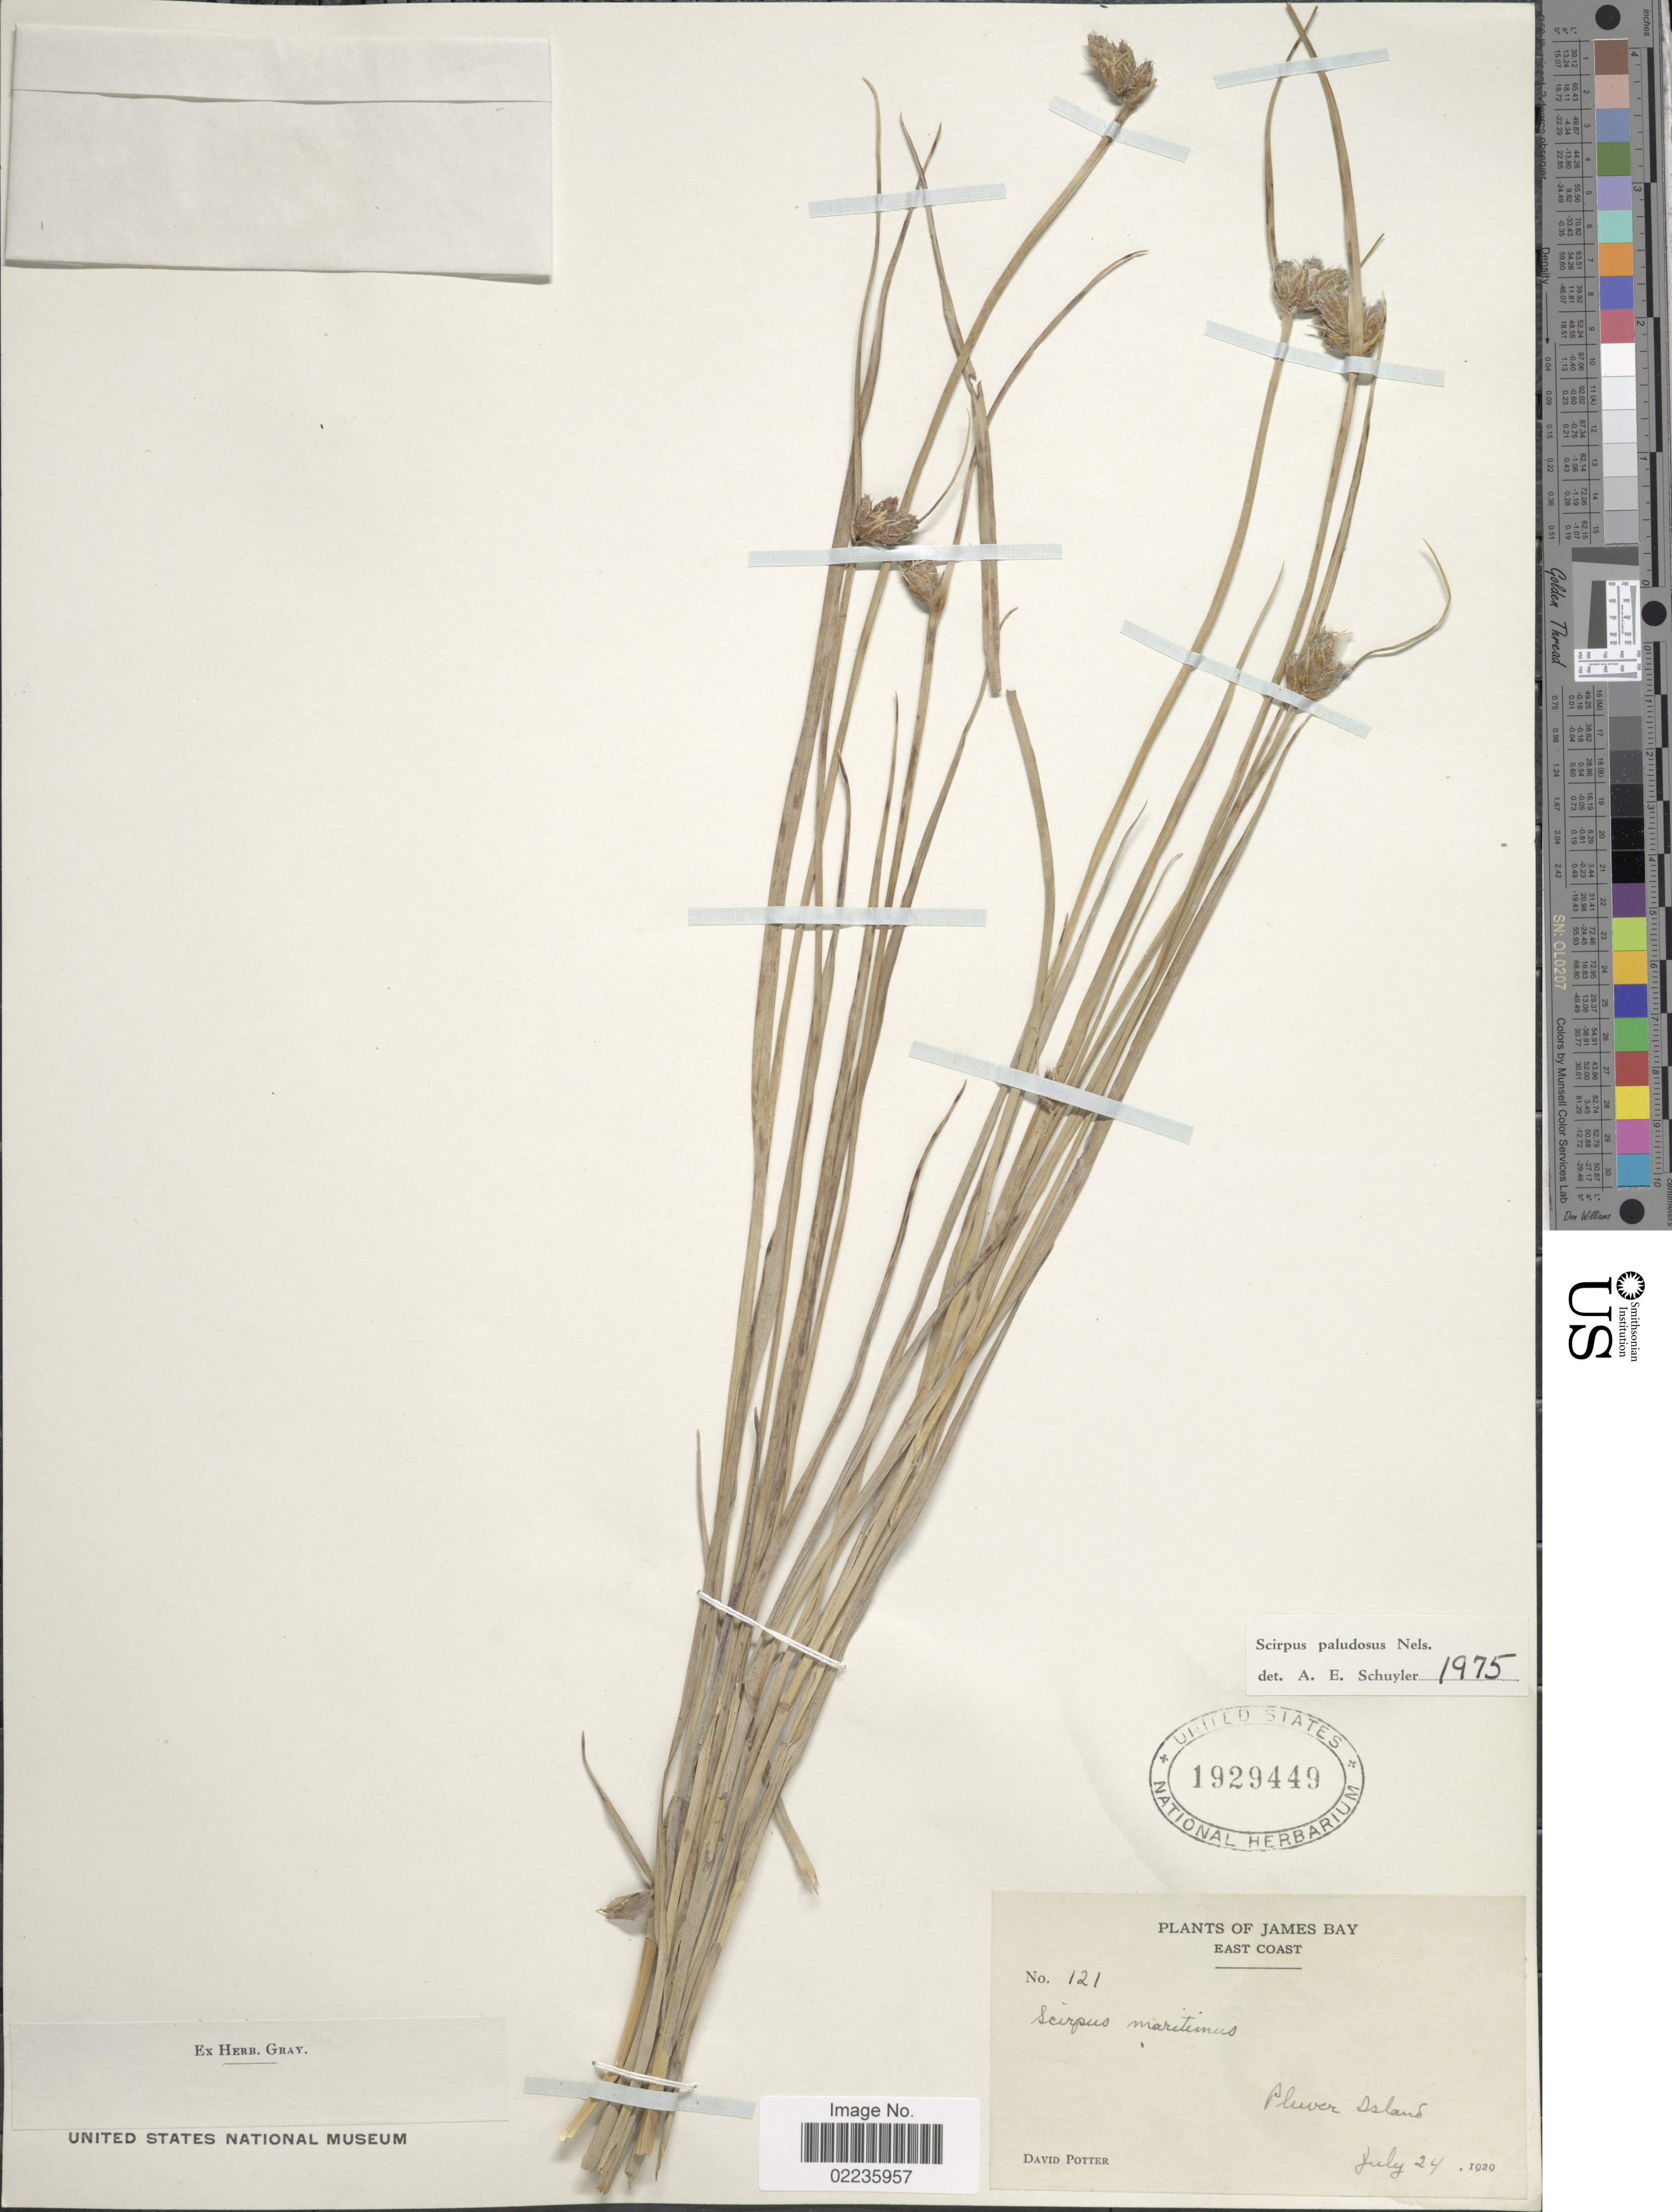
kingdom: Plantae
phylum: Tracheophyta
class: Liliopsida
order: Poales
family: Cyperaceae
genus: Bolboschoenus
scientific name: Bolboschoenus maritimus subsp. paludosus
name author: (A. Nelson) T. Koyama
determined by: Strong, M. T., (US), Smithsonian Institution - National Museum of Natural History (UNITED STATES)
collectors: D. Potter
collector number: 121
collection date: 1929-07-24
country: Canada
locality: James Bay. East Coast, Pluver Island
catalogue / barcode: US 1929449